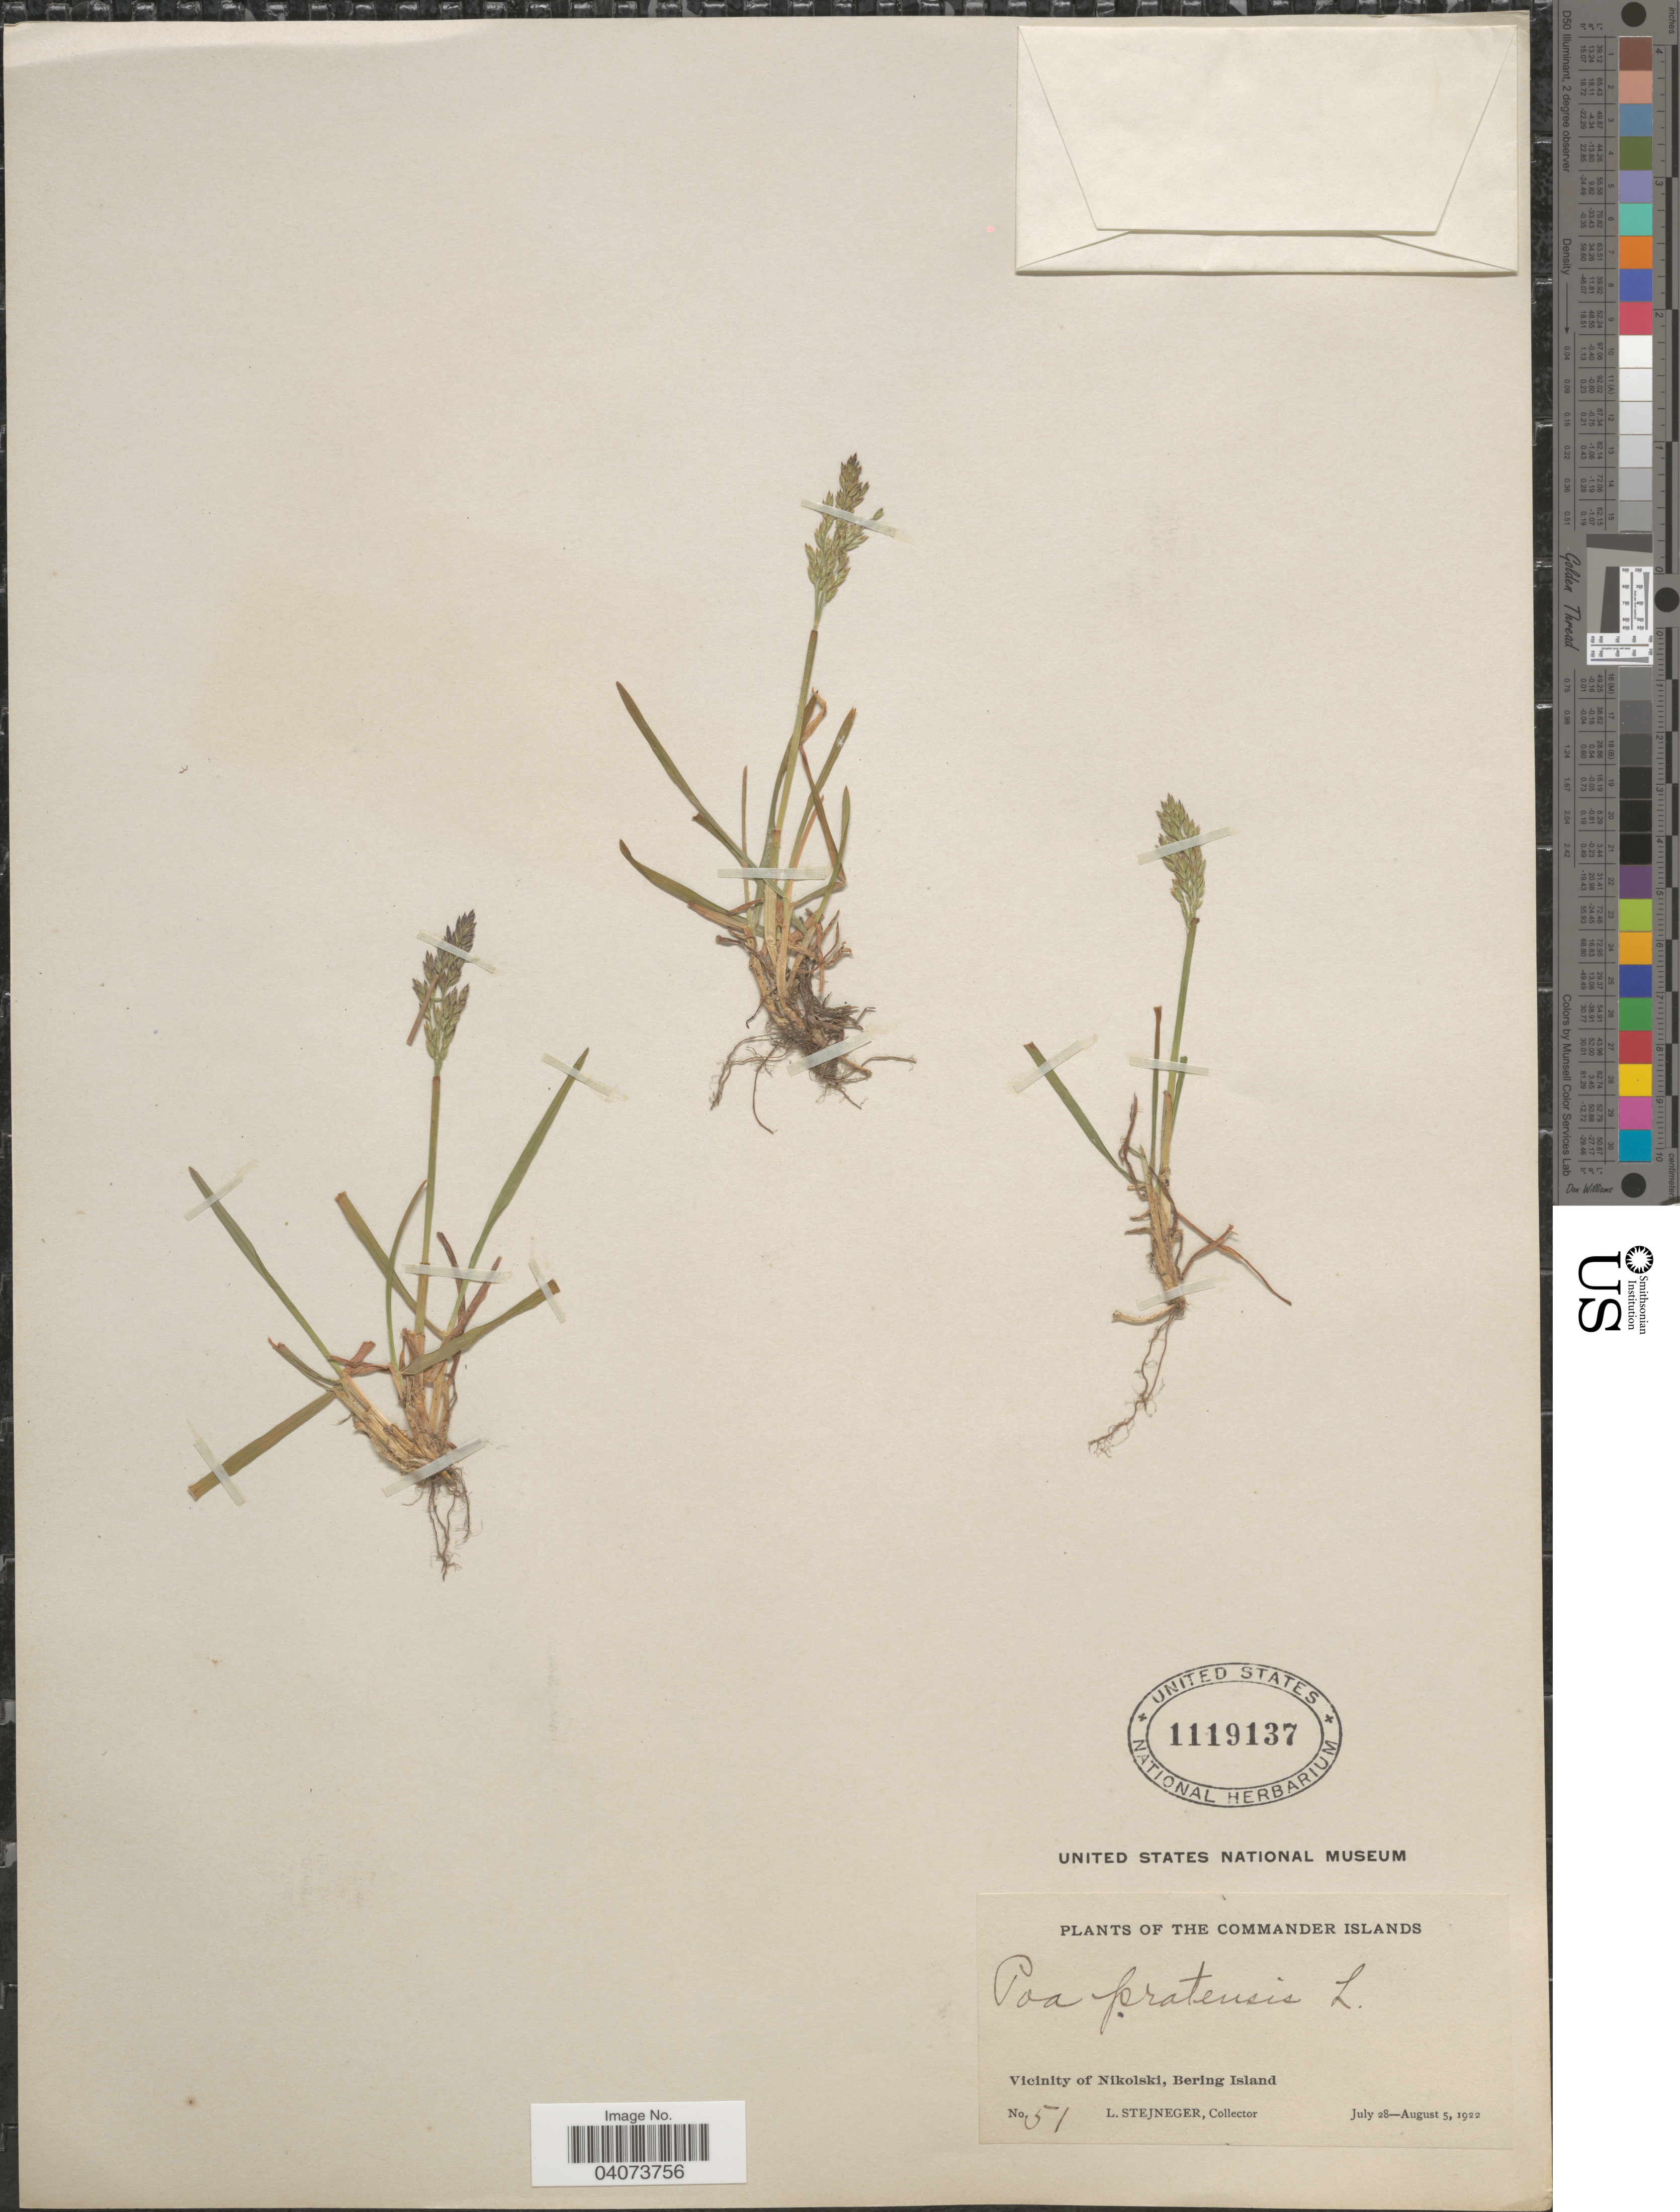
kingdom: Plantae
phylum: Tracheophyta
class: Liliopsida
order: Poales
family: Poaceae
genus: Poa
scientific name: Poa pratensis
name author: L.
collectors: L. Stejneger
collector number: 51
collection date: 1922-07-28/1922-08-05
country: Russian Federation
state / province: Kamchatka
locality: The Commander Islands. Vicinity of Nikolski, Bering Island.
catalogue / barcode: US 1119137